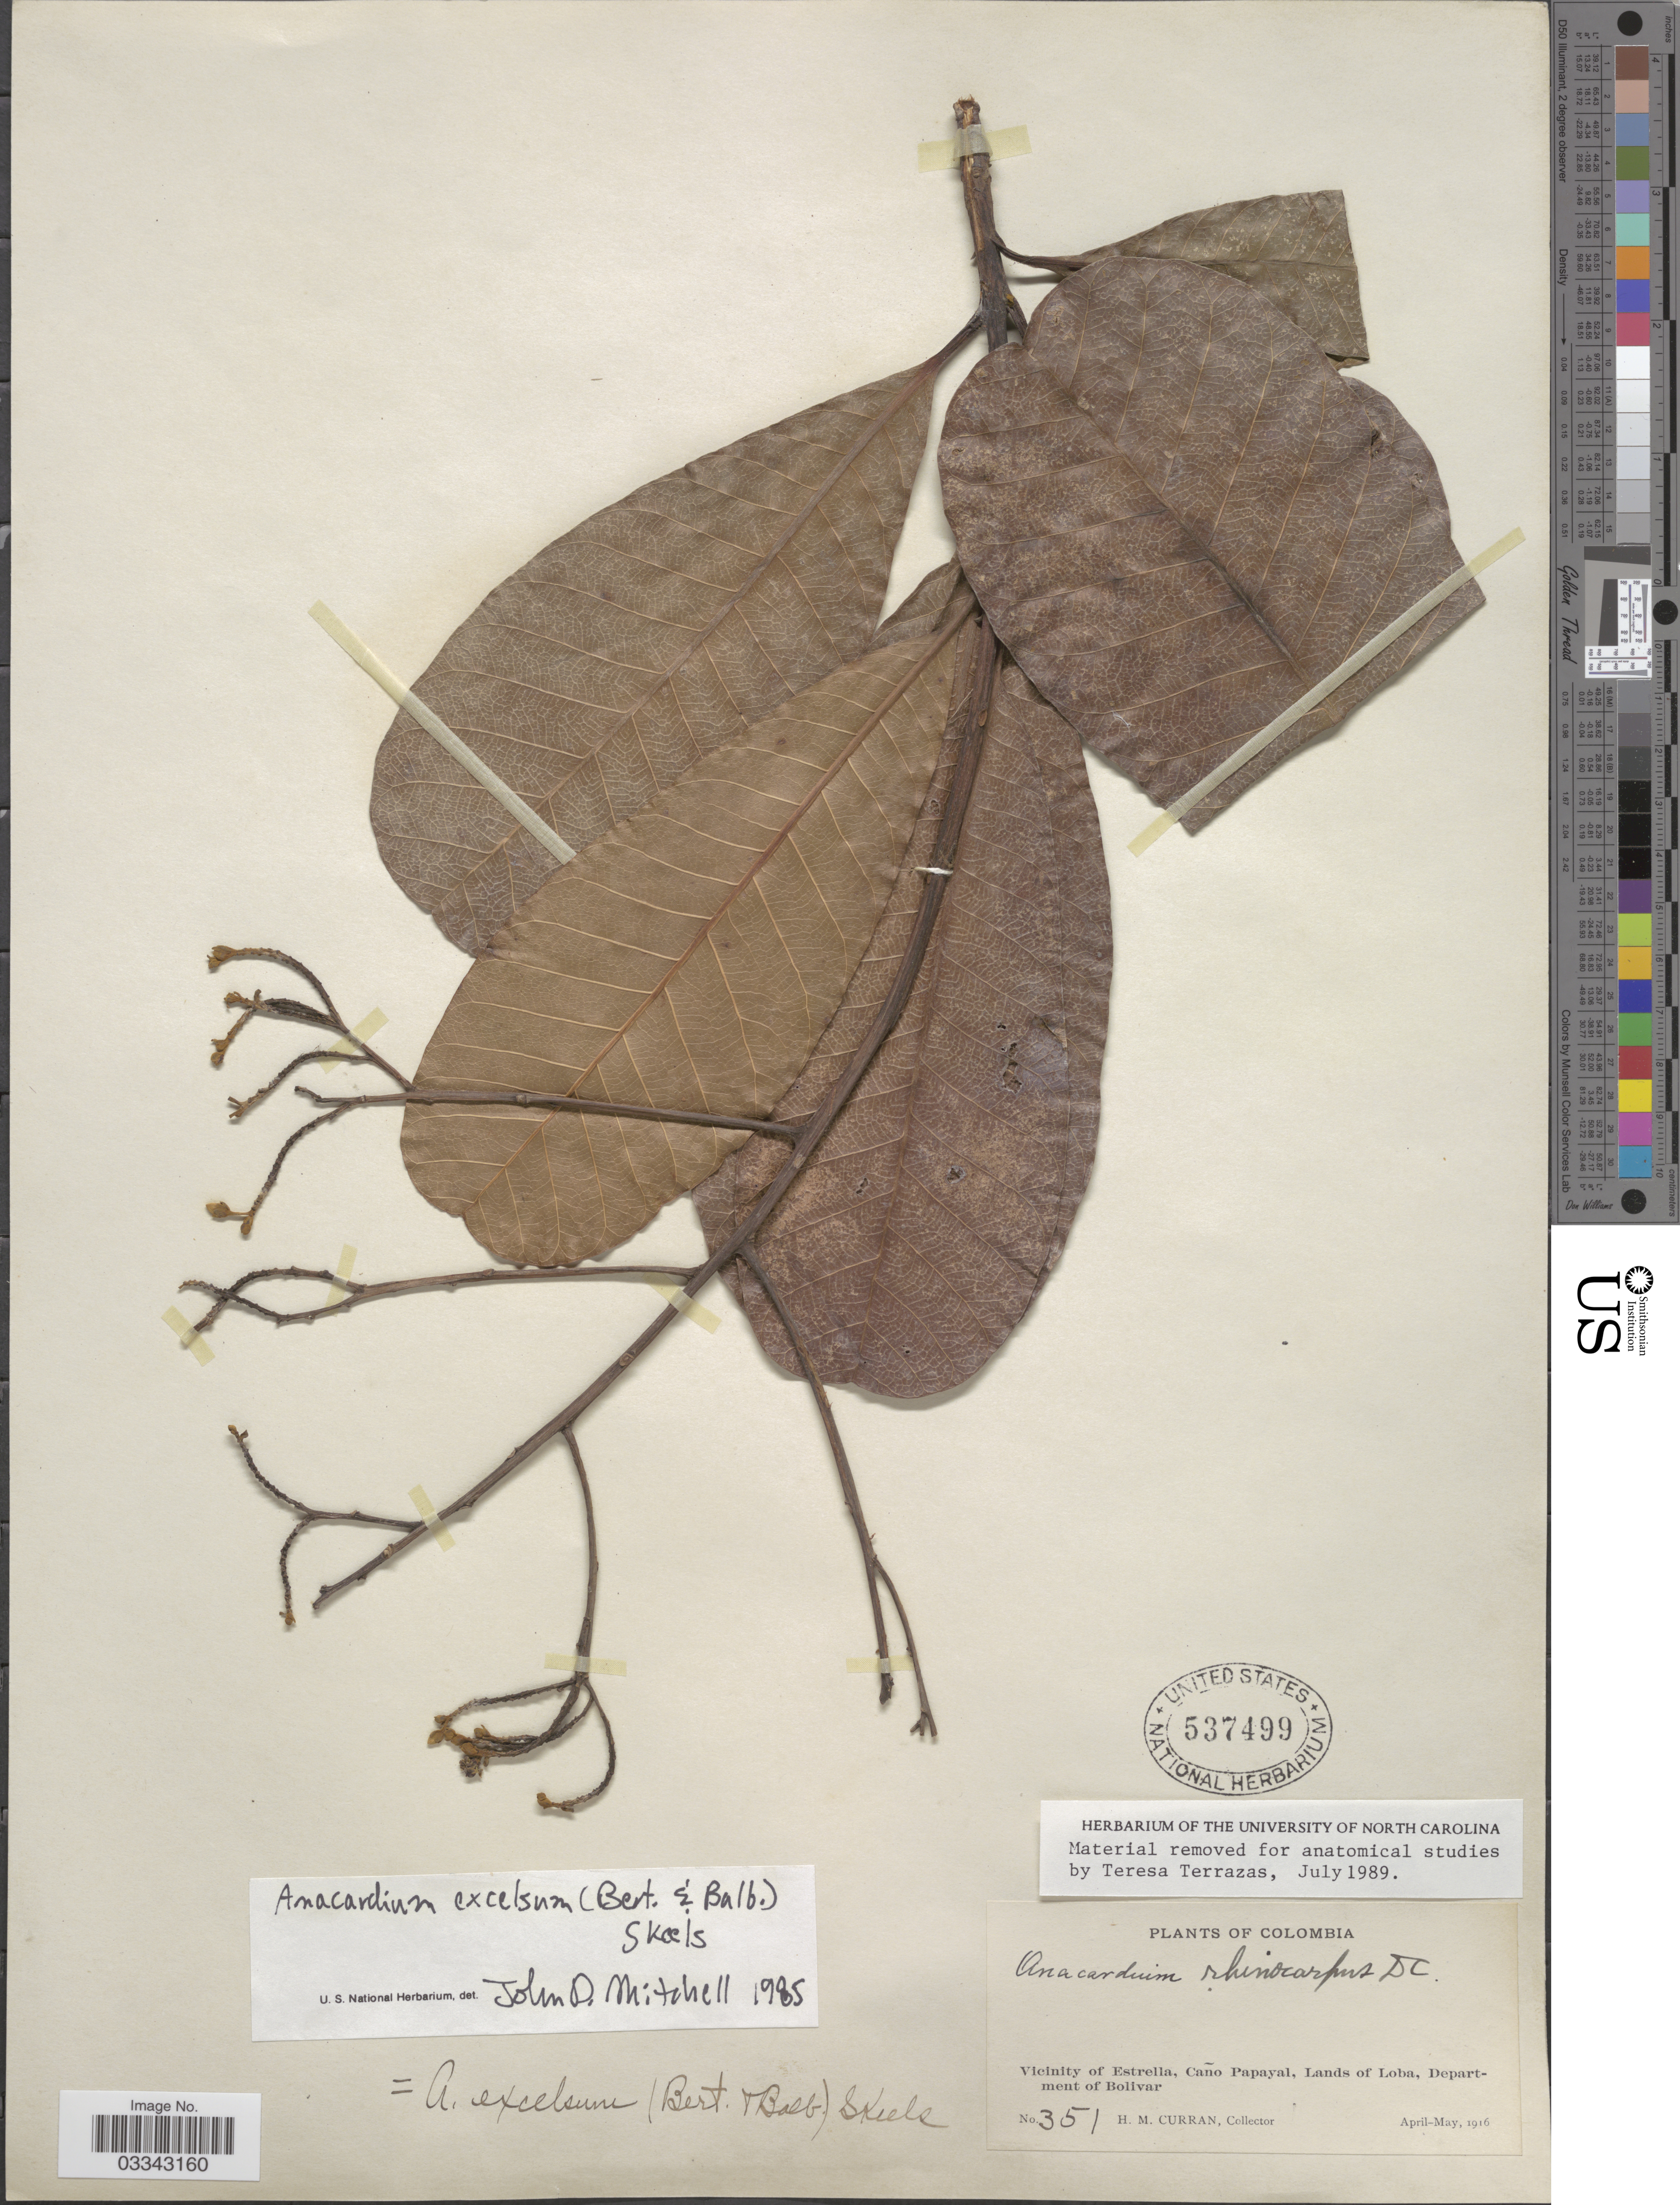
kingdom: Plantae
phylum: Tracheophyta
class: Magnoliopsida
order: Sapindales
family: Anacardiaceae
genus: Anacardium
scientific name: Anacardium excelsum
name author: (Kunth) Skeels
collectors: H. M. Curran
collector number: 351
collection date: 1916-04/1916-05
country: Colombia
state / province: Bolívar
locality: Vicinity of Estrella, Caño Papayal, Lands of Loba, Department of Bolivar.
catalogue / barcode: US 537499